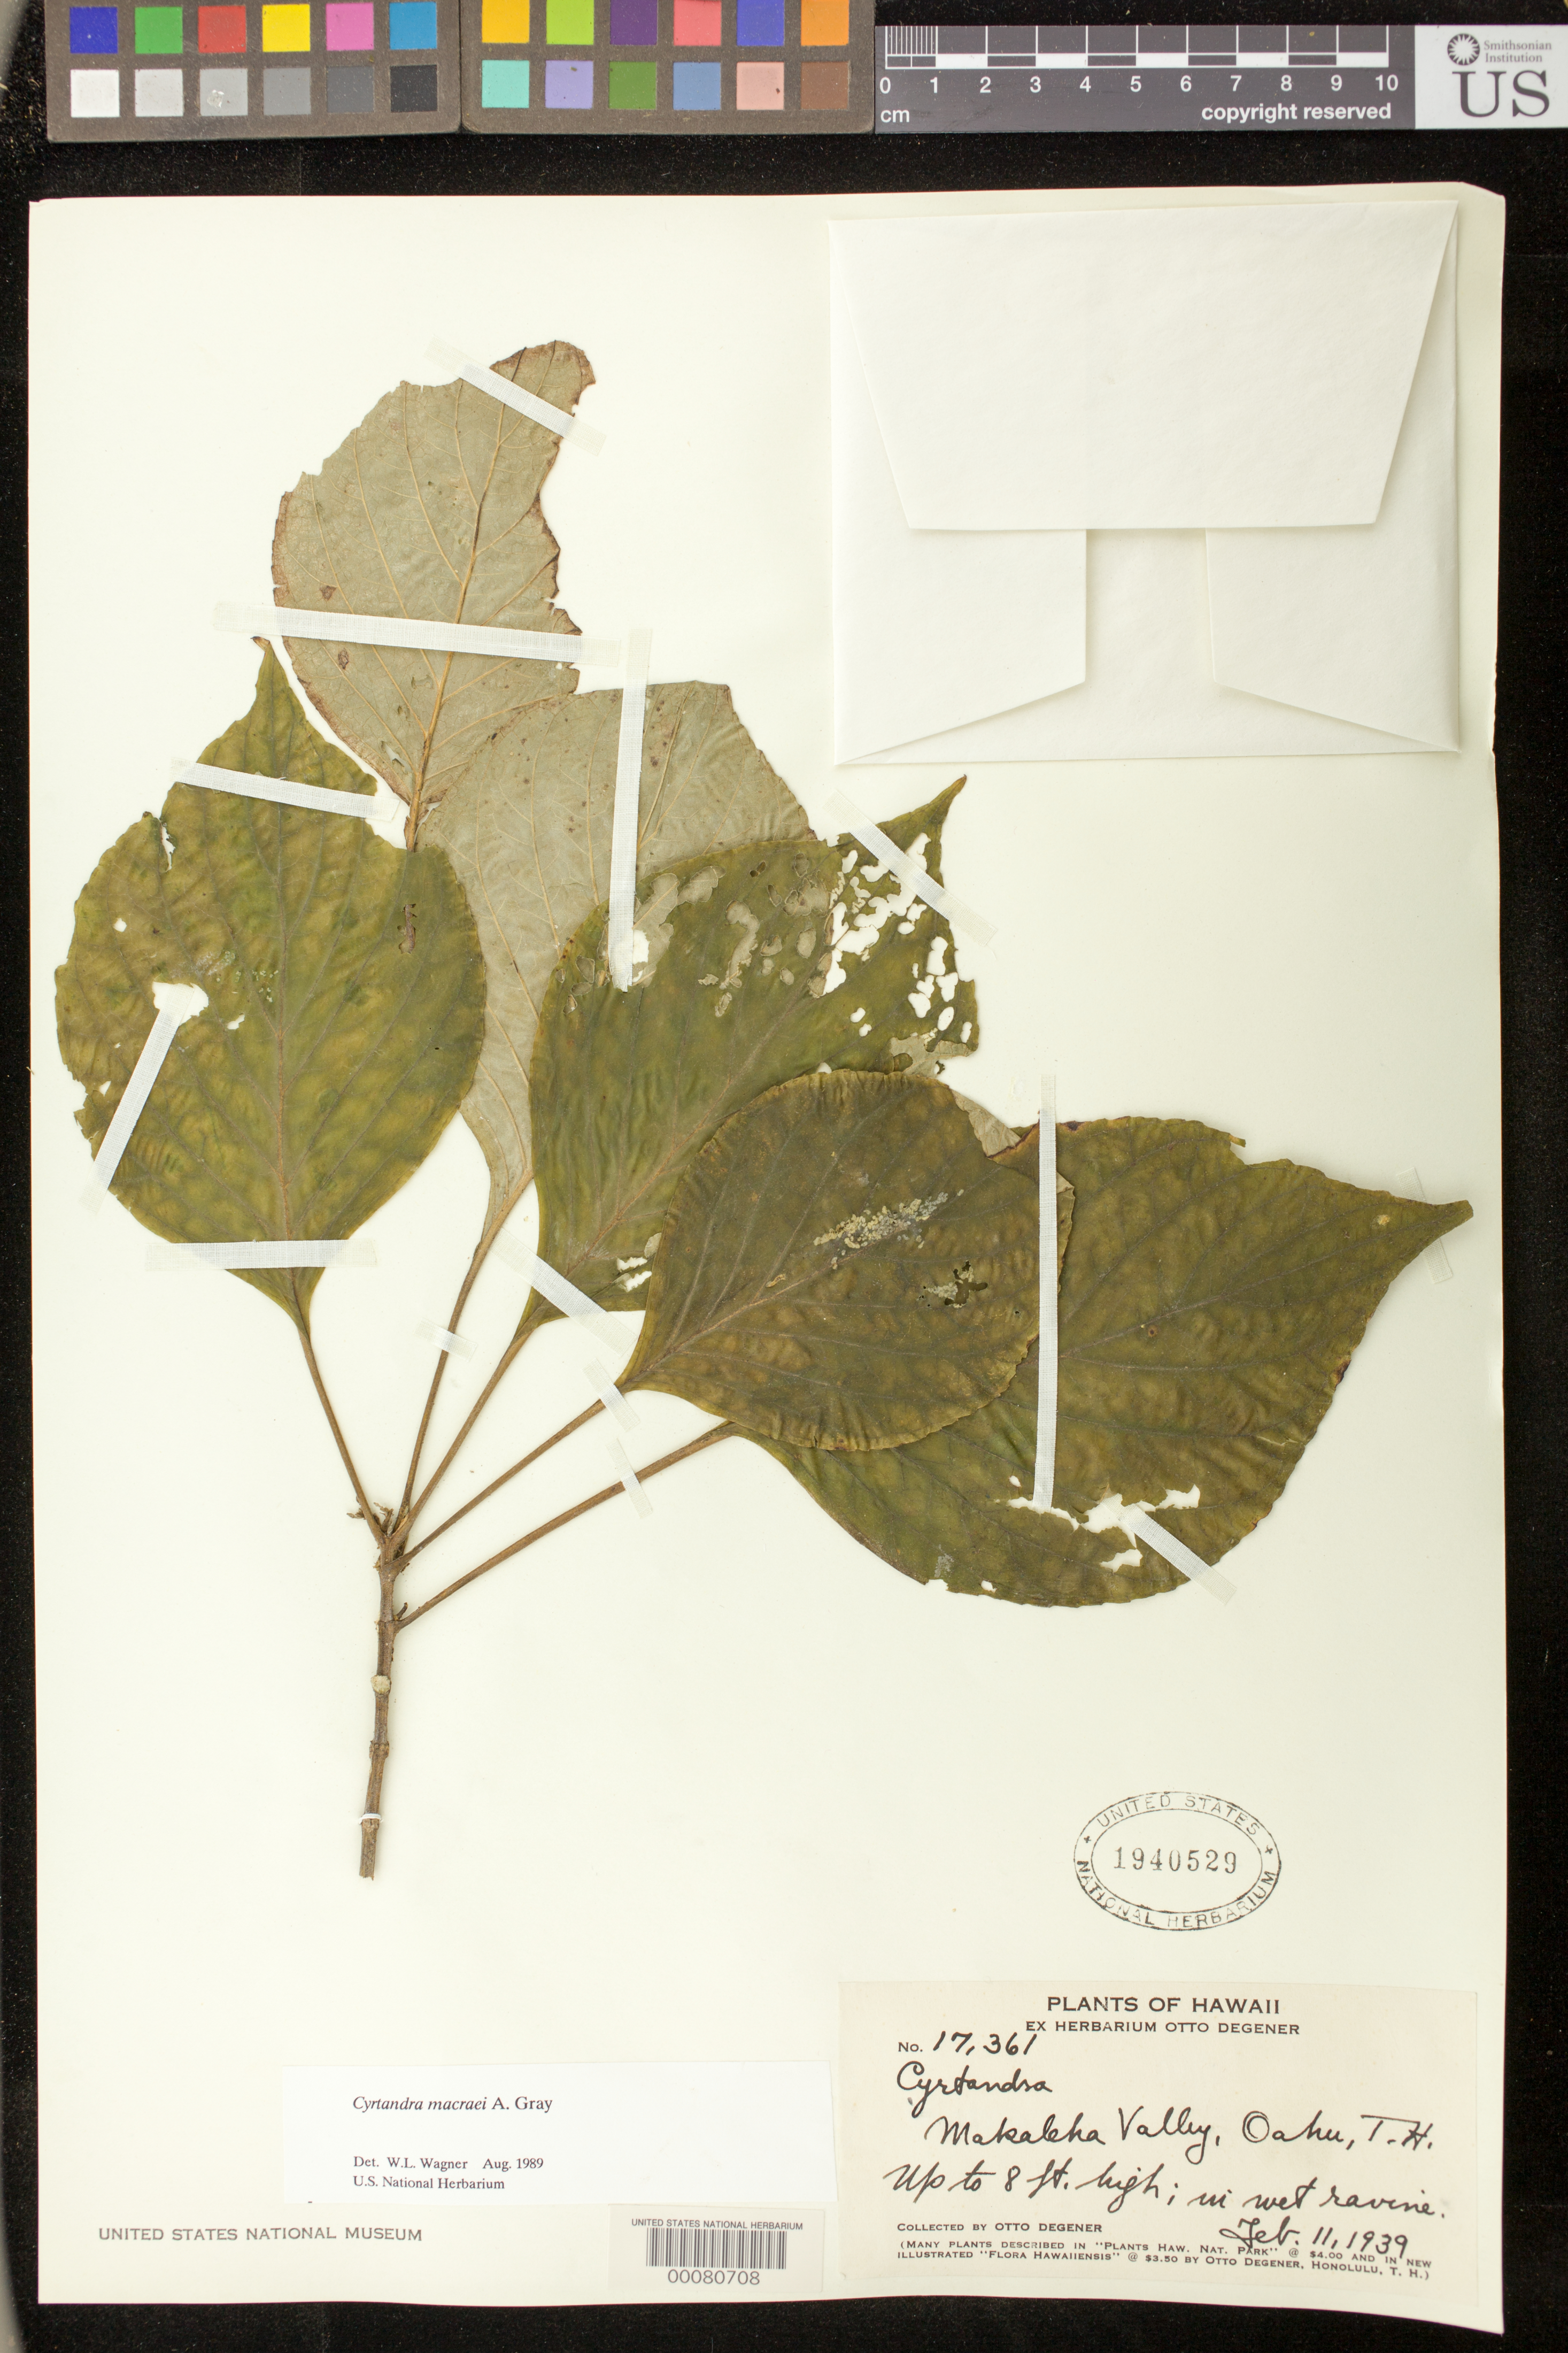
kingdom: Plantae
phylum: Tracheophyta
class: Magnoliopsida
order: Lamiales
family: Gesneriaceae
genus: Cyrtandra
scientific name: Cyrtandra macraei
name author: A. Gray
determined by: Wagner, W. L., (BOT), Smithsonian Institution - National Museum of Natural History (UNITED STATES)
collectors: O. Degener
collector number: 17361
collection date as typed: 11 Feb 1939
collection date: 1939-02-11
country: United States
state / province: Hawaii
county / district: Honolulu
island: Oahu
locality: Makaleha valley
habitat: In wet ravine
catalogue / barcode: US 1940529